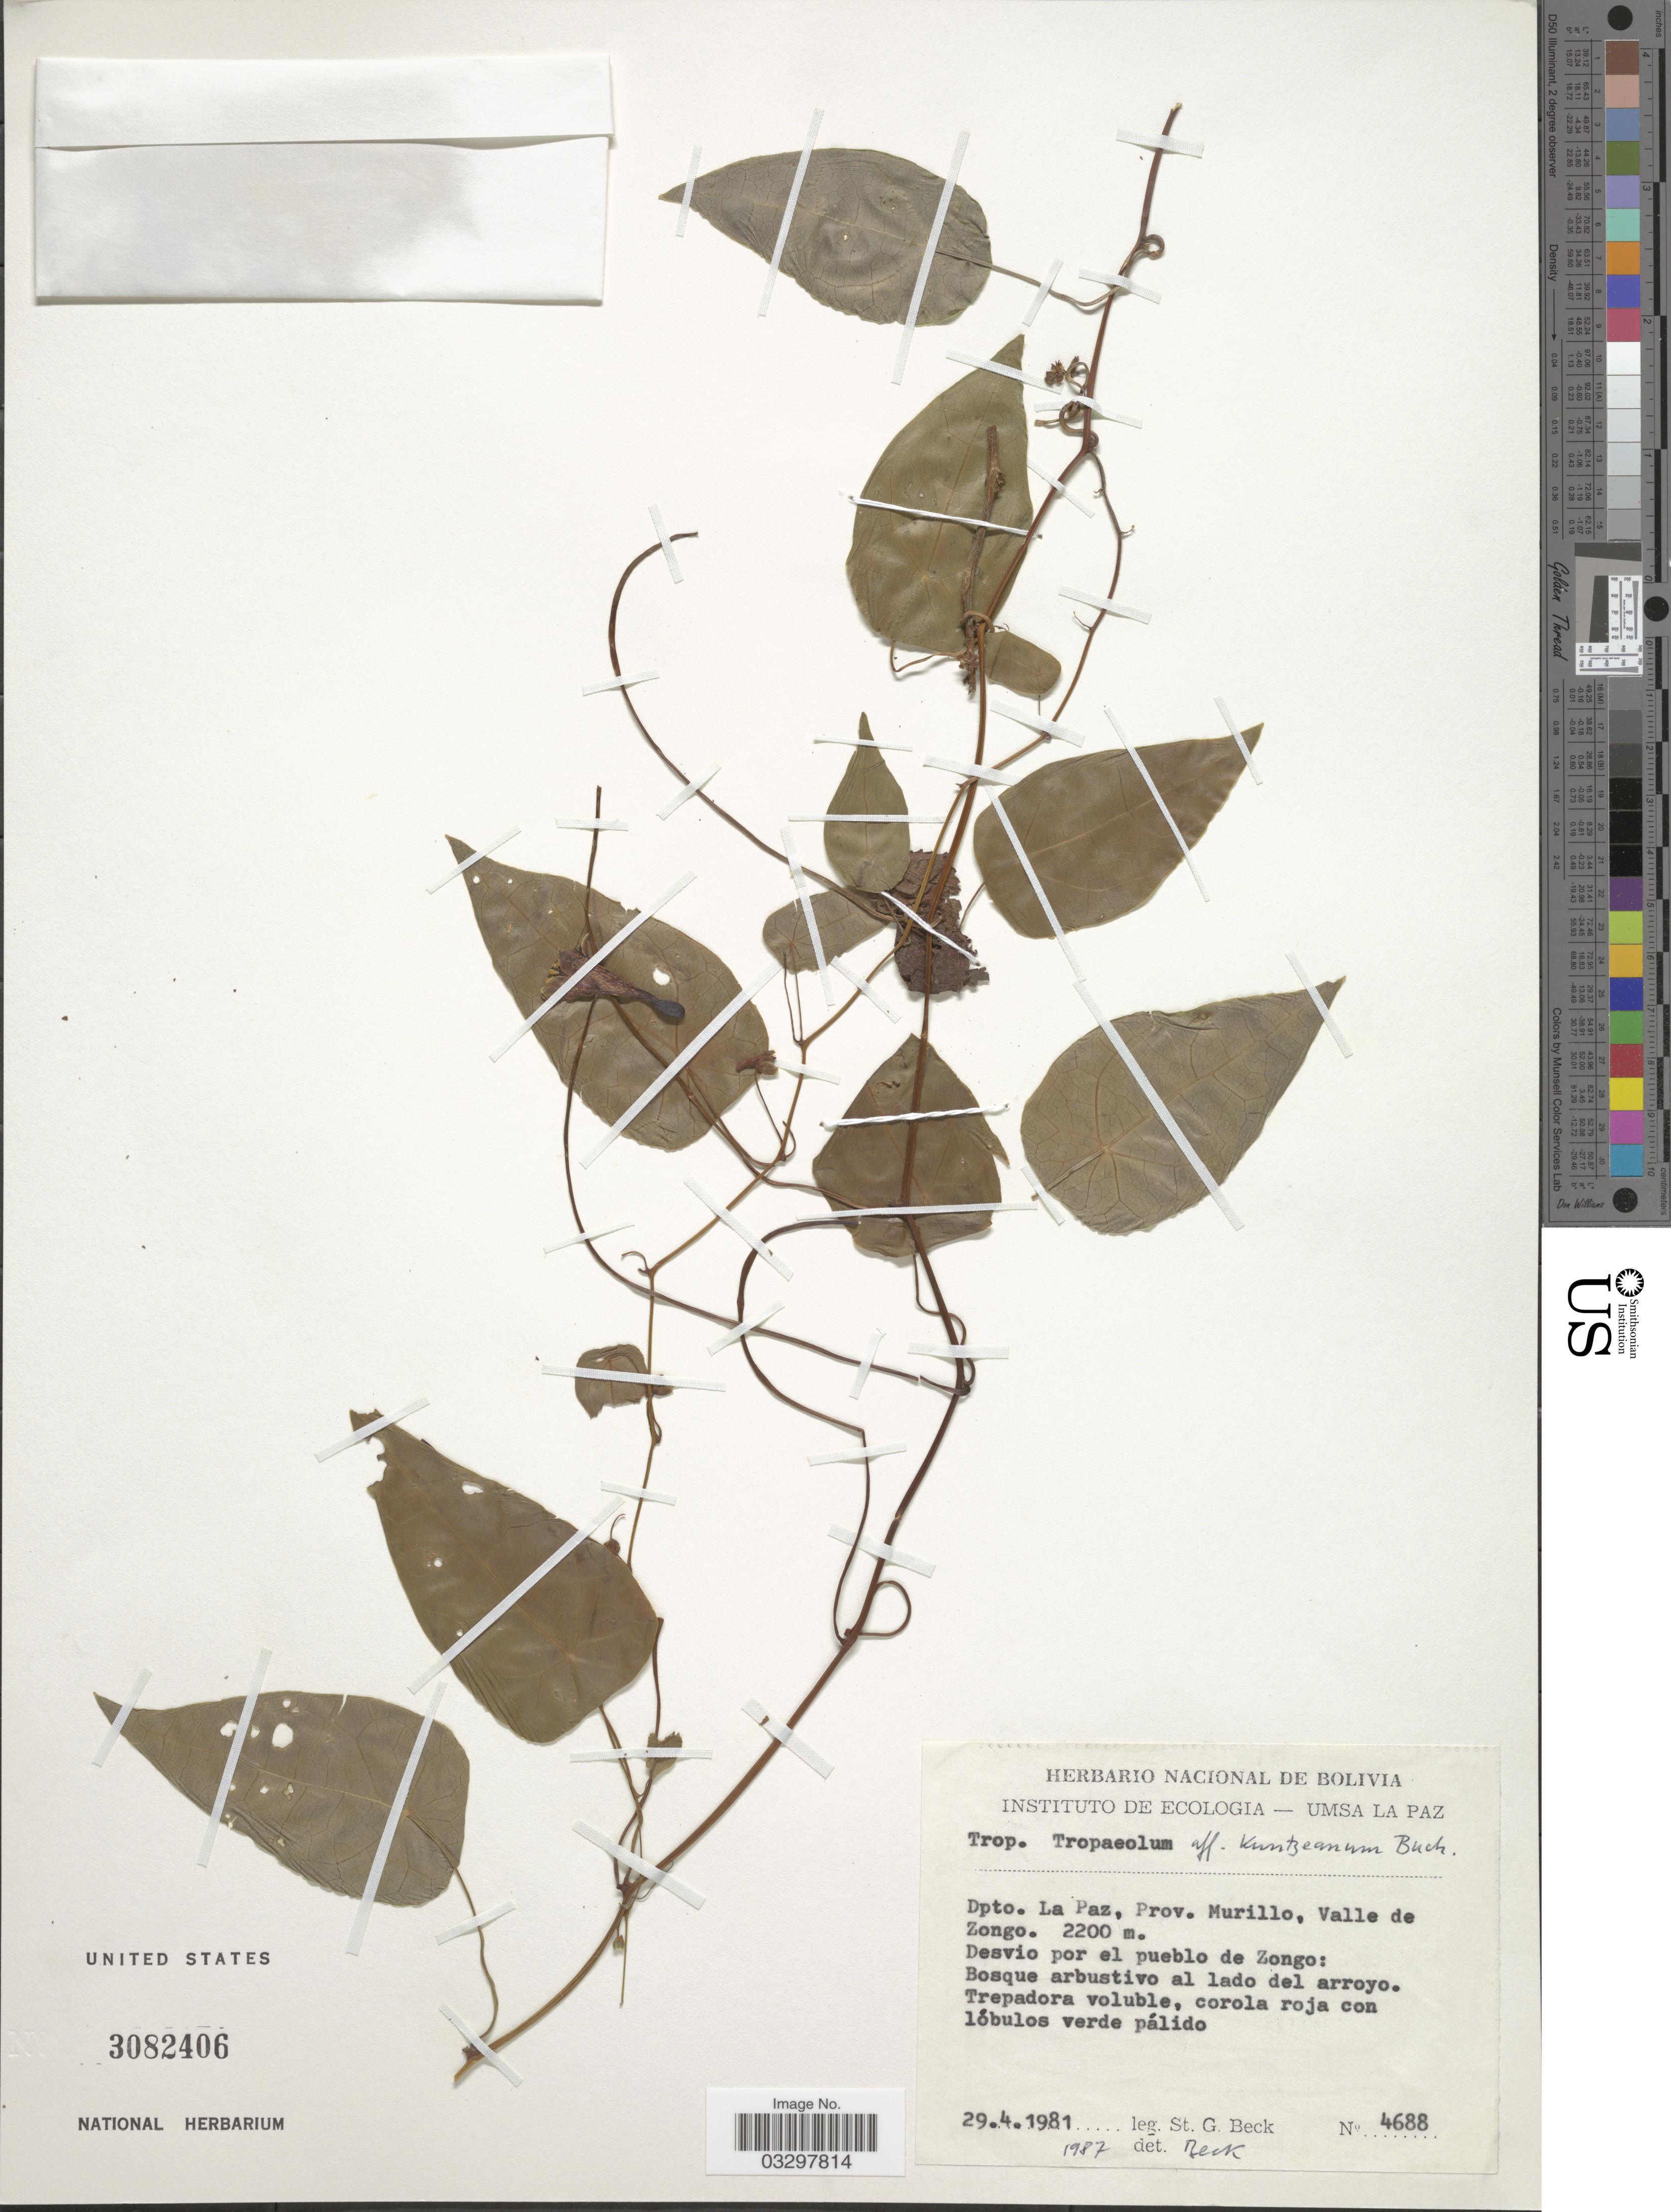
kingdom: Plantae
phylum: Tracheophyta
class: Magnoliopsida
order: Brassicales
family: Tropaeolaceae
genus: Tropaeolum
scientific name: Tropaeolum kuntzeanum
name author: Buchenau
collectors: S. G. Beck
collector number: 4688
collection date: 1981-04-29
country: Bolivia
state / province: La Paz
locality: Dpto. La Paz, Prov. Murillo, Valle de Zongo.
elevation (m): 2200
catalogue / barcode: US 3082406